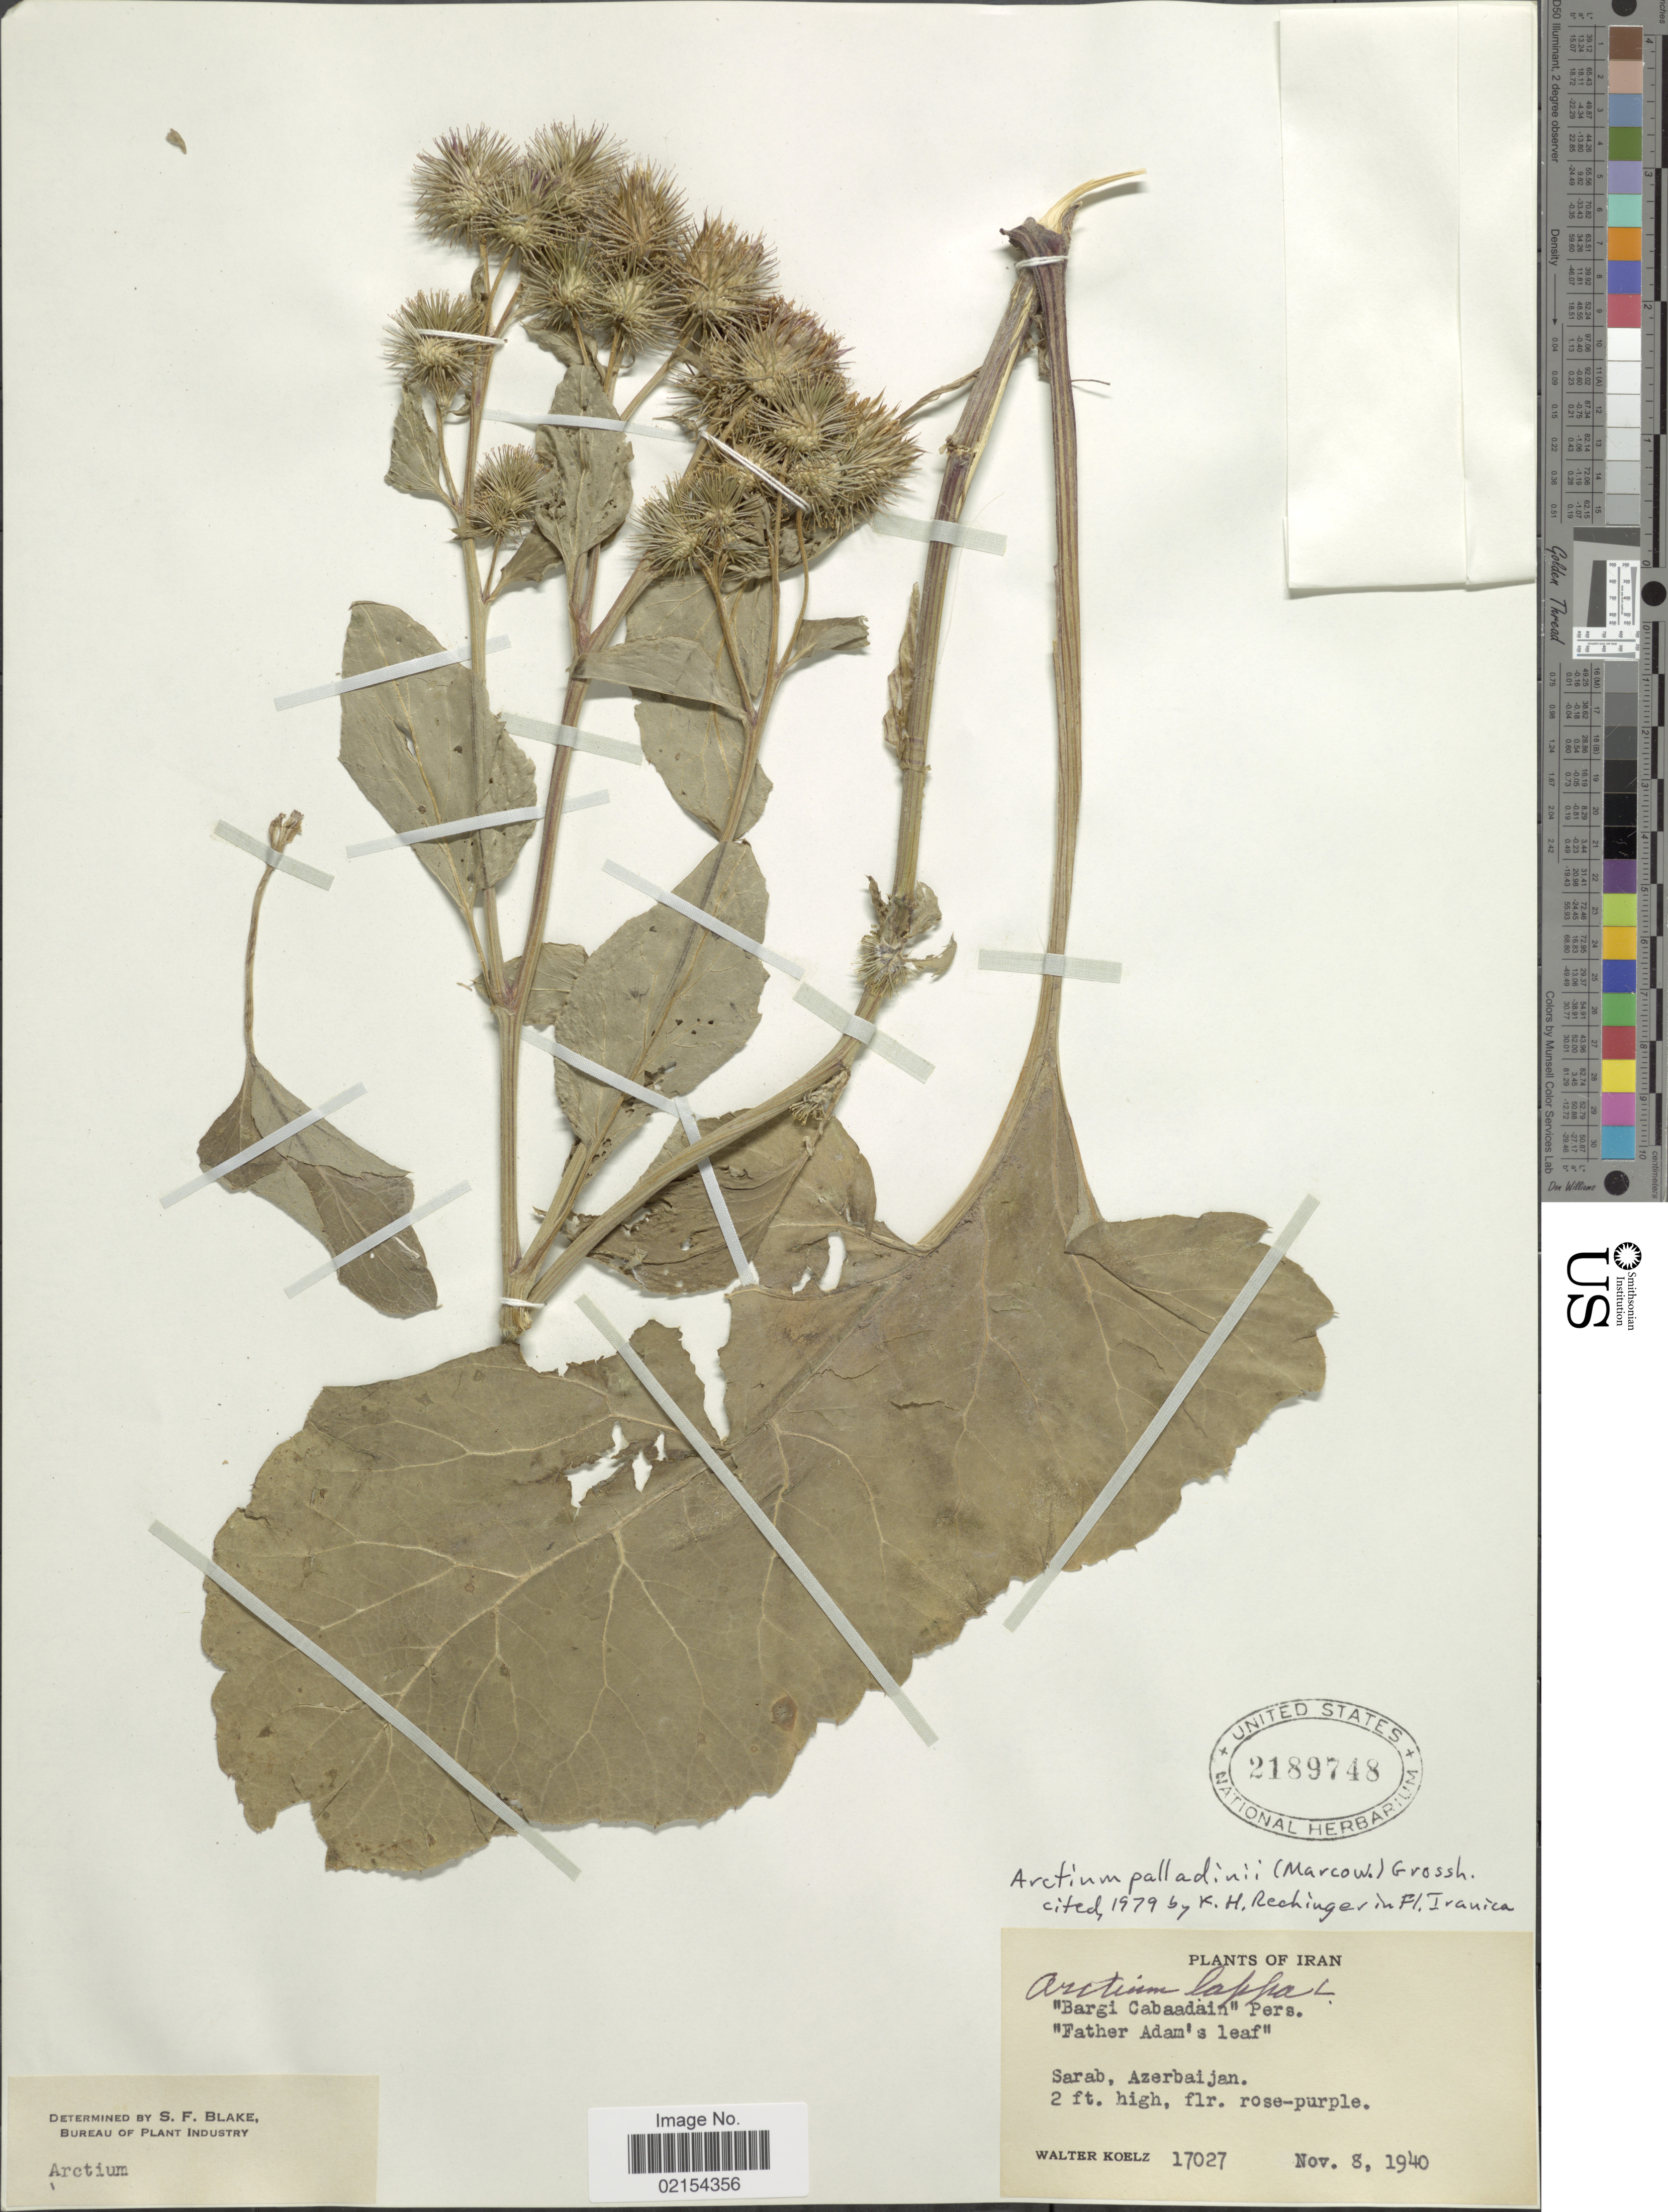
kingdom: Plantae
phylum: Tracheophyta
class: Magnoliopsida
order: Asterales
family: Asteraceae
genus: Arctium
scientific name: Arctium palladinii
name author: (Marcow.) Grossh.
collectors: W. N. Koelz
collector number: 17027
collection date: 1940-11-08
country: Iran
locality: Sarab, Azerbaijan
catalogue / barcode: US 2189748